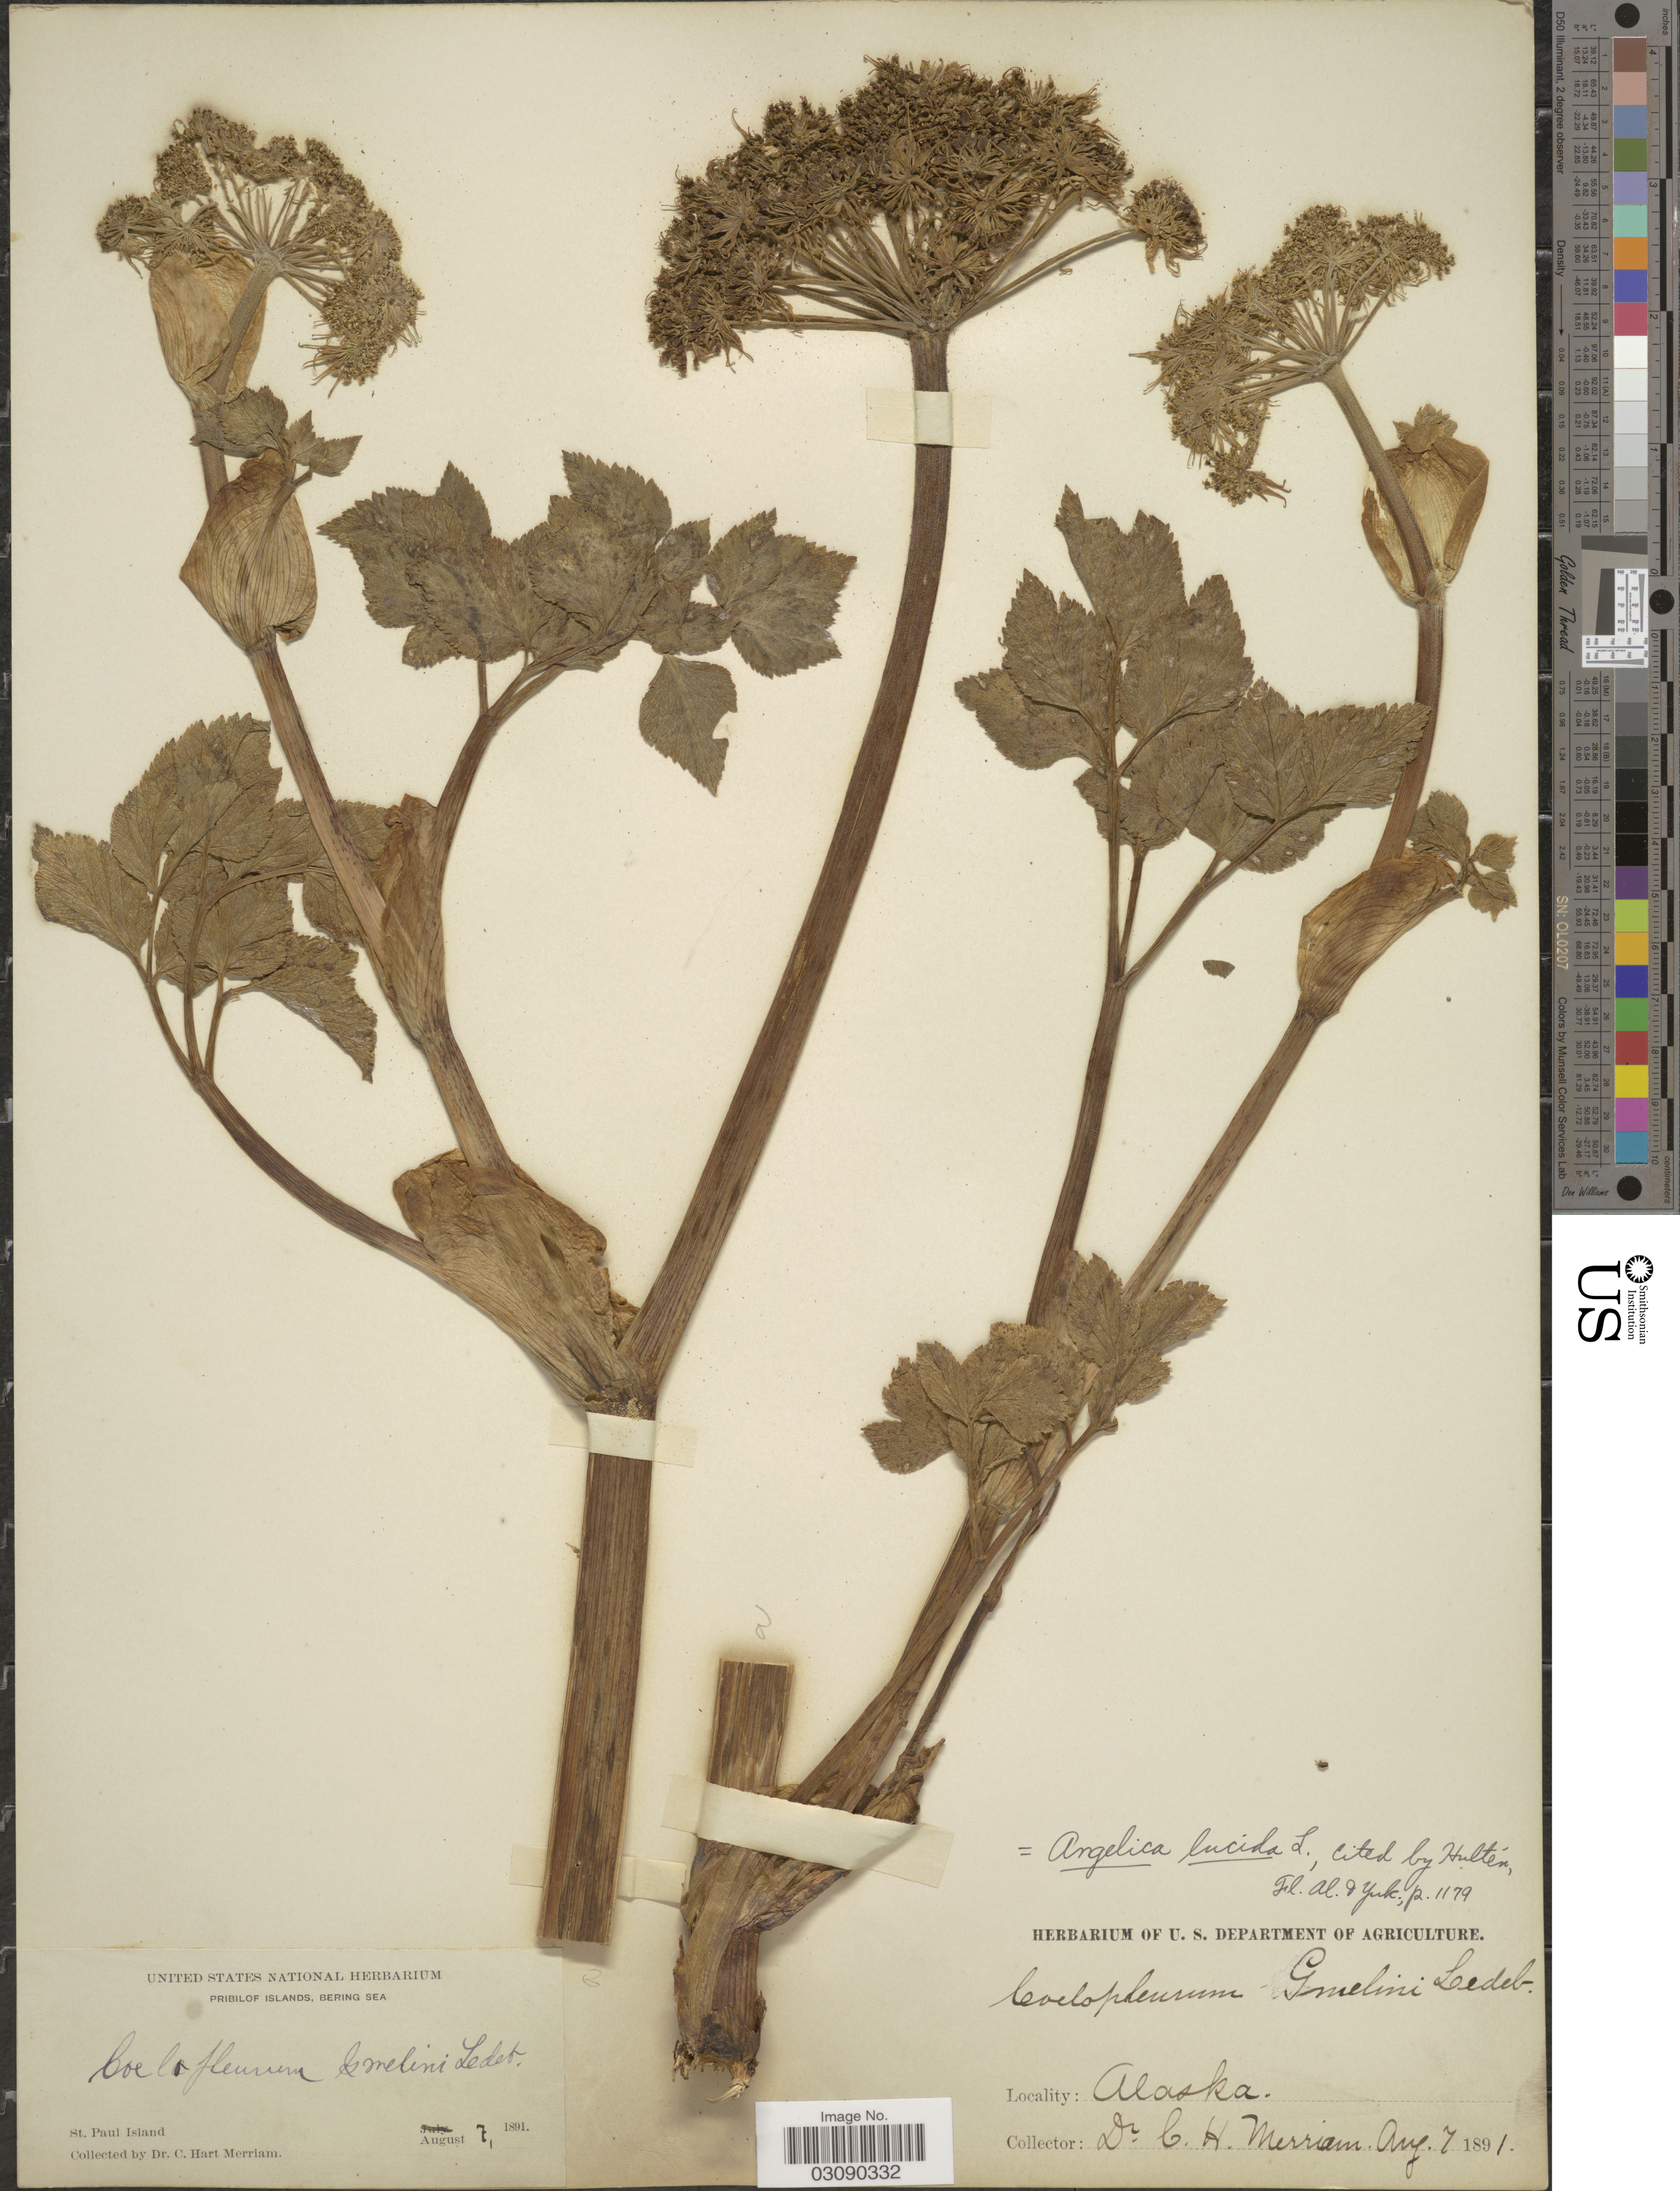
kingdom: Plantae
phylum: Tracheophyta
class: Magnoliopsida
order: Apiales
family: Apiaceae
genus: Angelica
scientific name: Angelica lucida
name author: L.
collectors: C. Merriam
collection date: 1891-08-07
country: United States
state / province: Alaska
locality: Pribilof Islands, Bering sea, St. Paul Island.